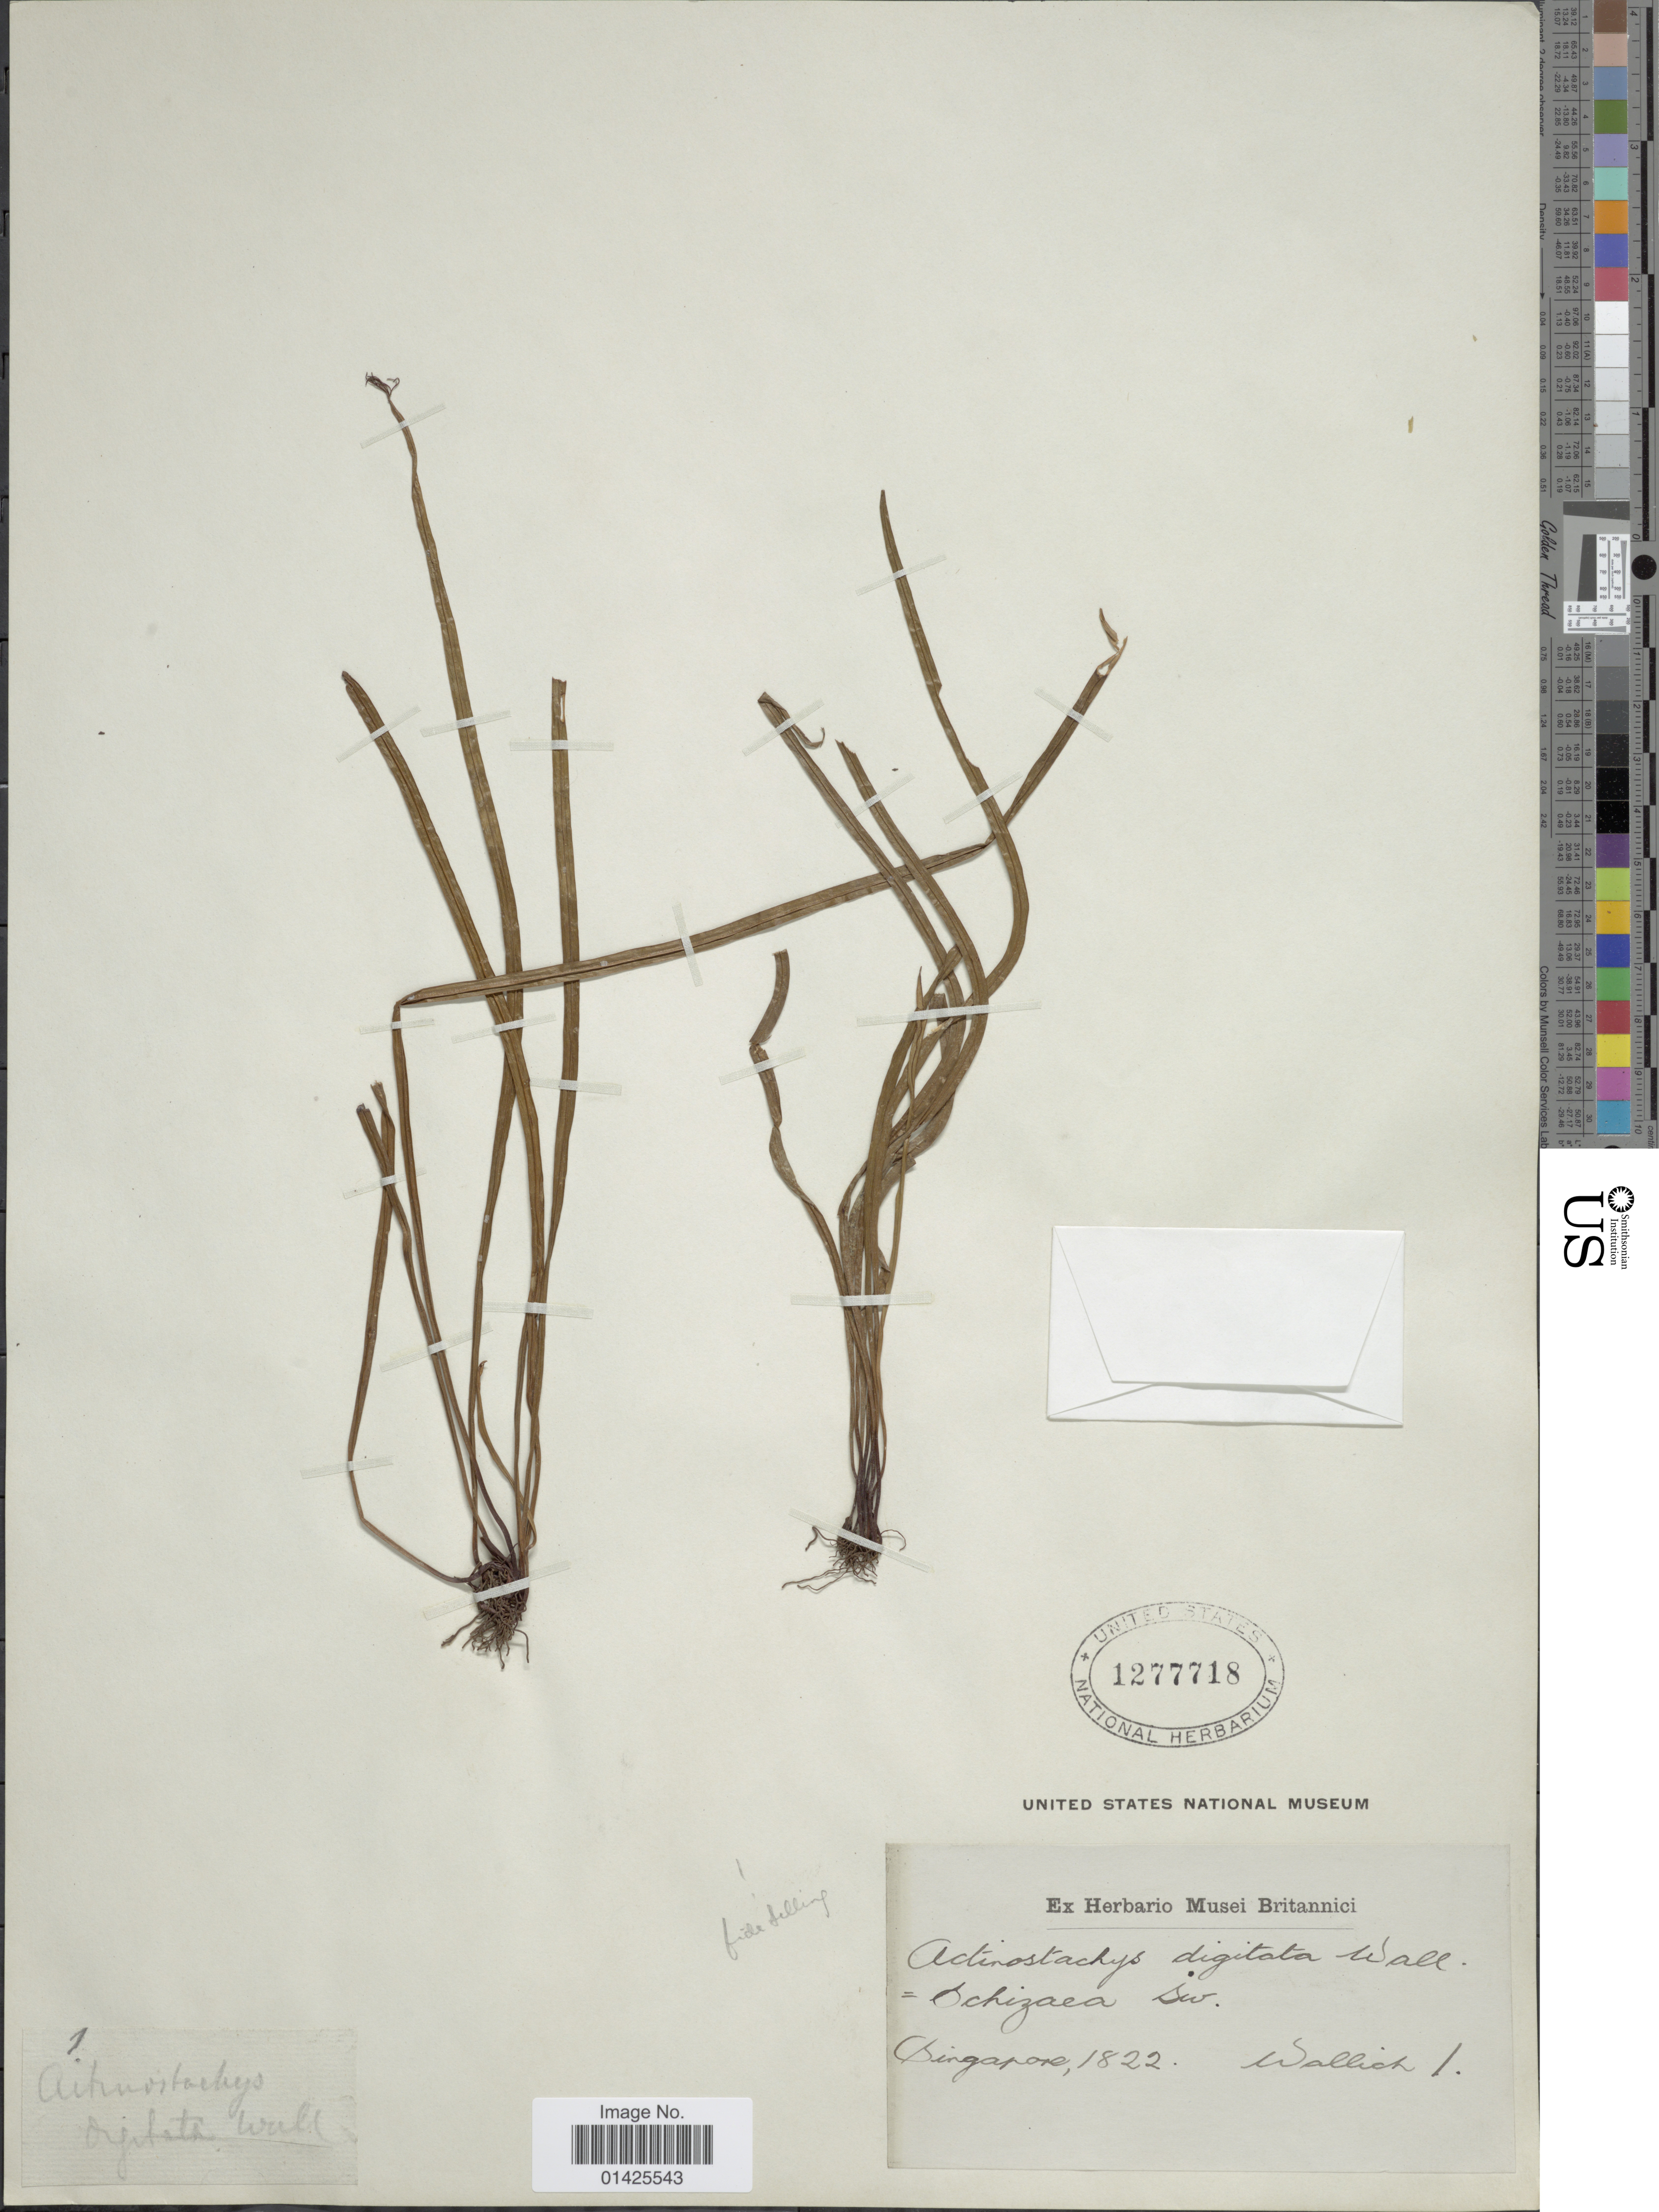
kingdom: Plantae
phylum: Tracheophyta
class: Polypodiopsida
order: Schizaeales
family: Schizaeaceae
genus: Actinostachys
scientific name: Actinostachys digitata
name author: (L.) Wall.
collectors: -- Wallich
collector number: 1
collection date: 1822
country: Singapore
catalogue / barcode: US 1277718